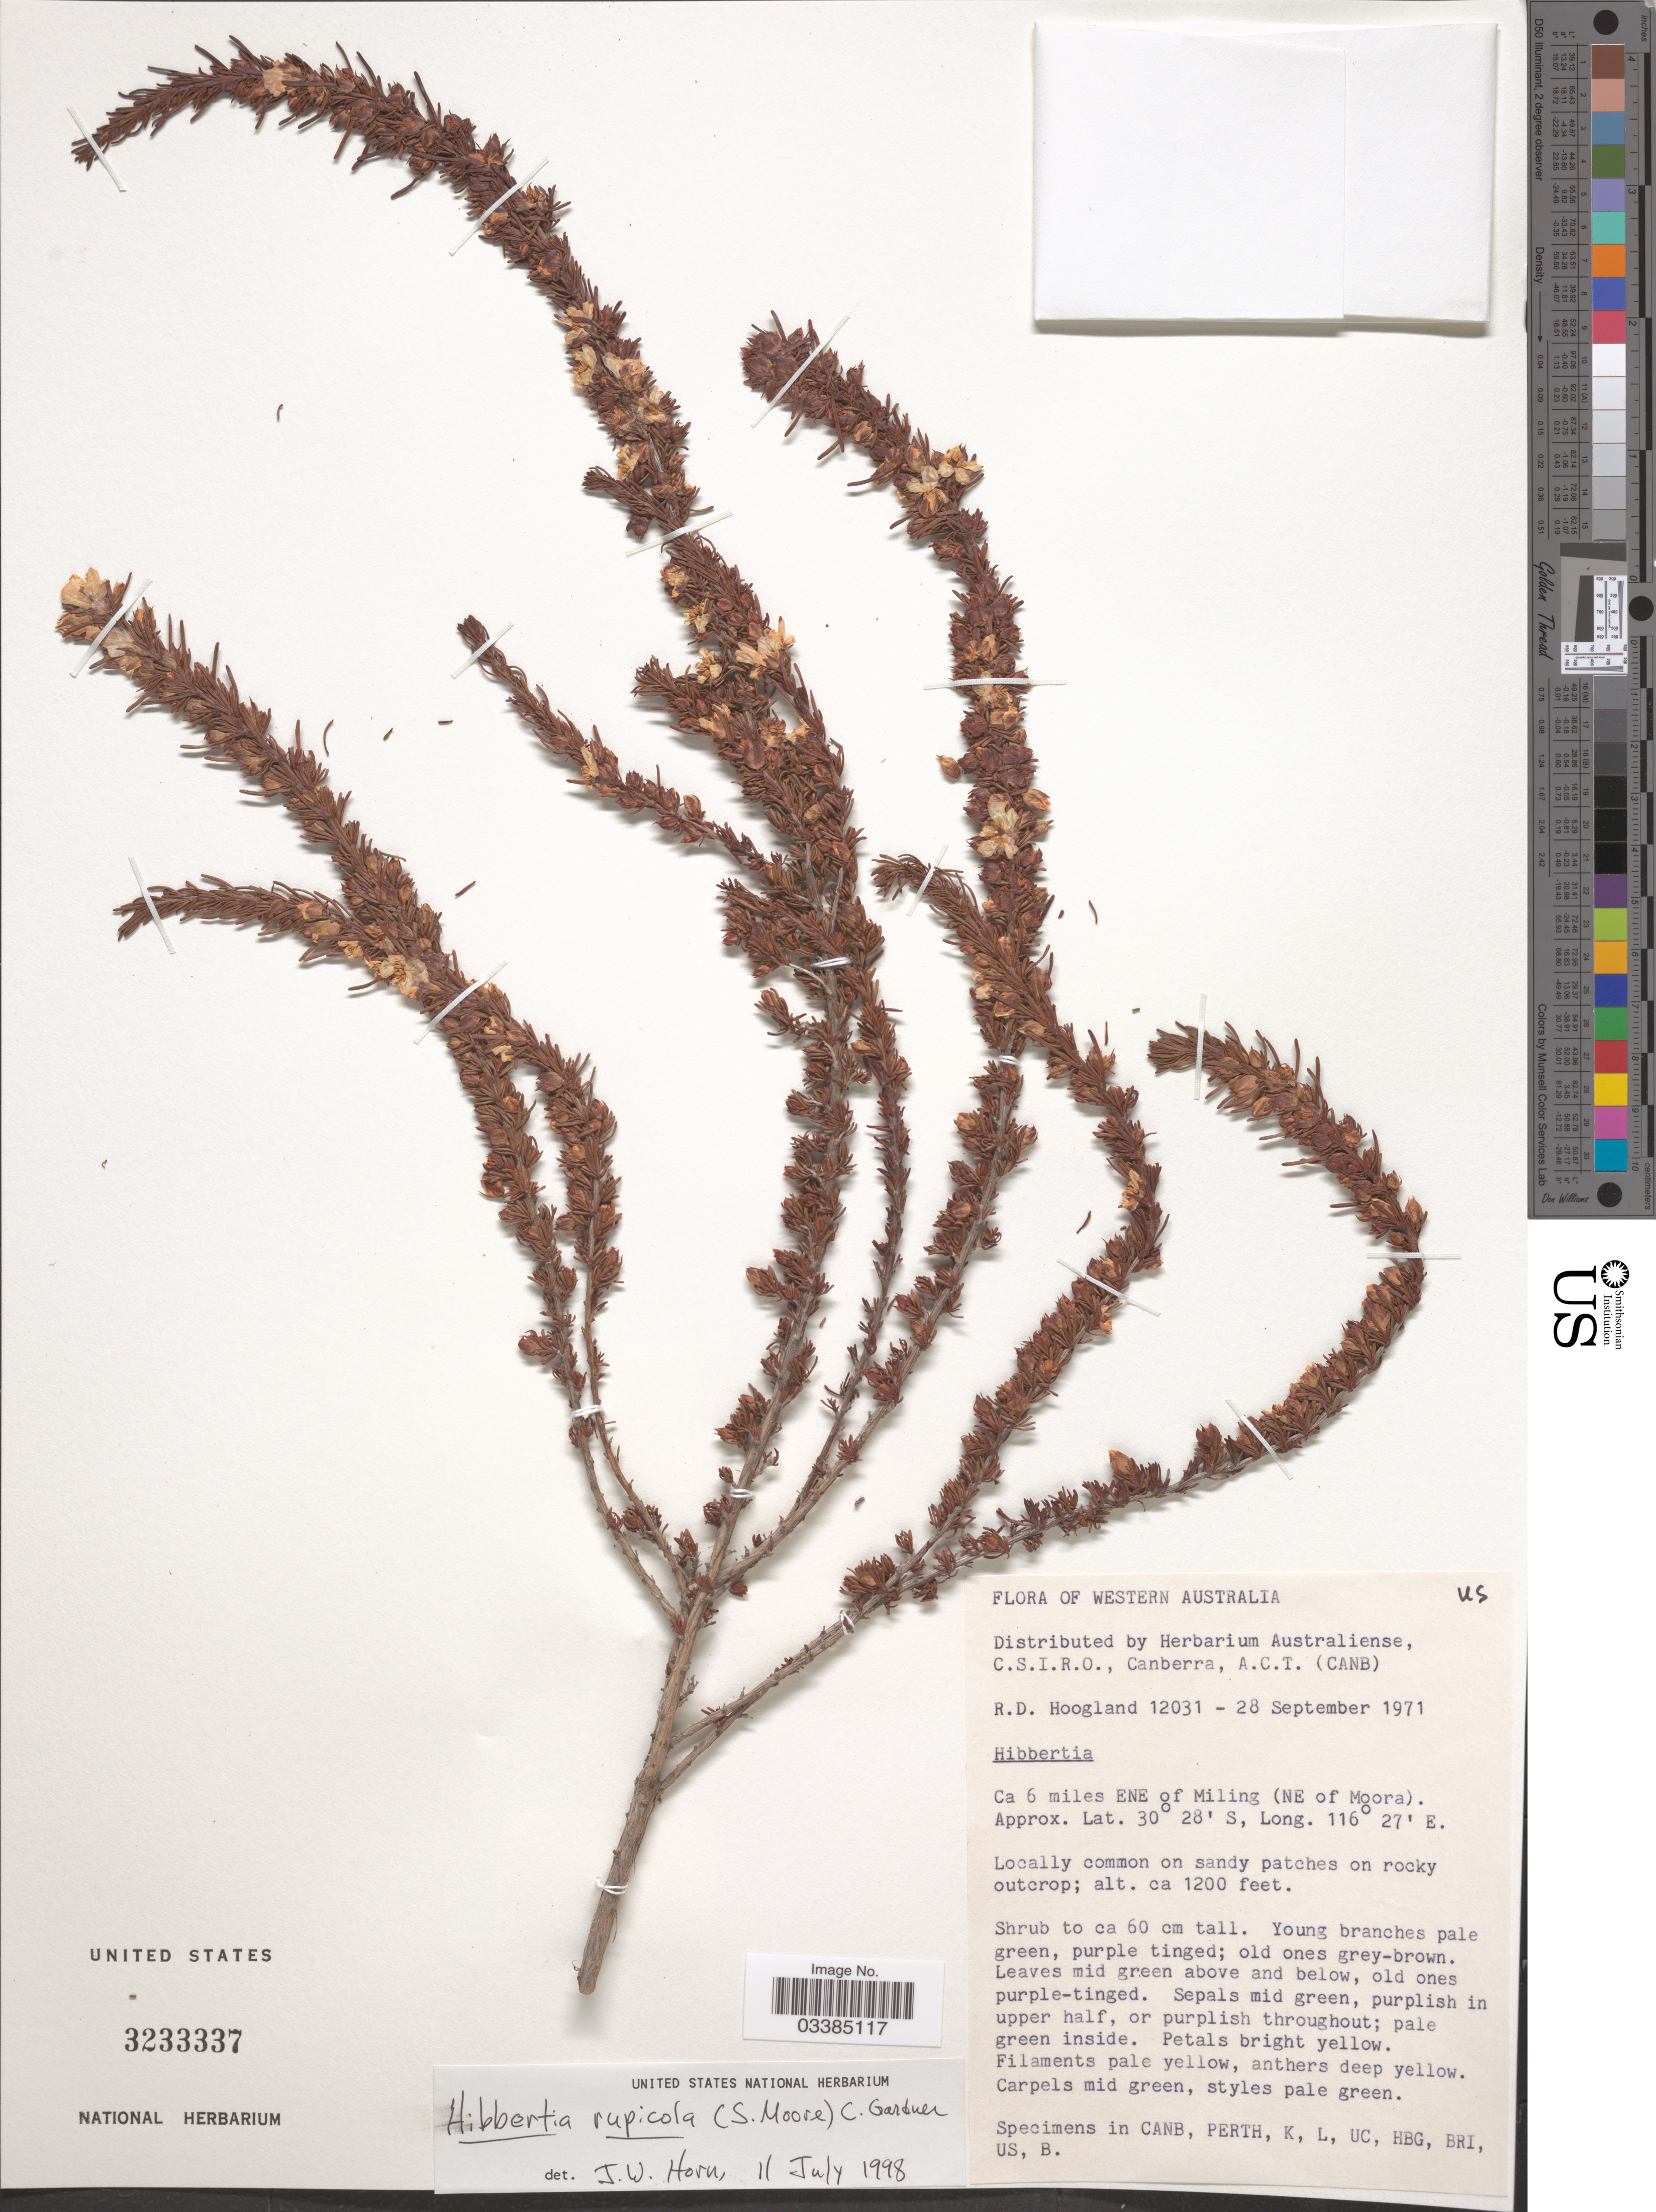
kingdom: Plantae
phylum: Tracheophyta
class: Magnoliopsida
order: Dilleniales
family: Dilleniaceae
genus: Hibbertia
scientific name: Hibbertia rupicola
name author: (S. Moore) C.A. Gardner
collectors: R. D. Hoogland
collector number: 12031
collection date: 1971-09-28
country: Australia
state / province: Western Australia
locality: Ca 6 miles ENE of Miling (NE of Moora).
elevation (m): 366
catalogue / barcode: US 3233337